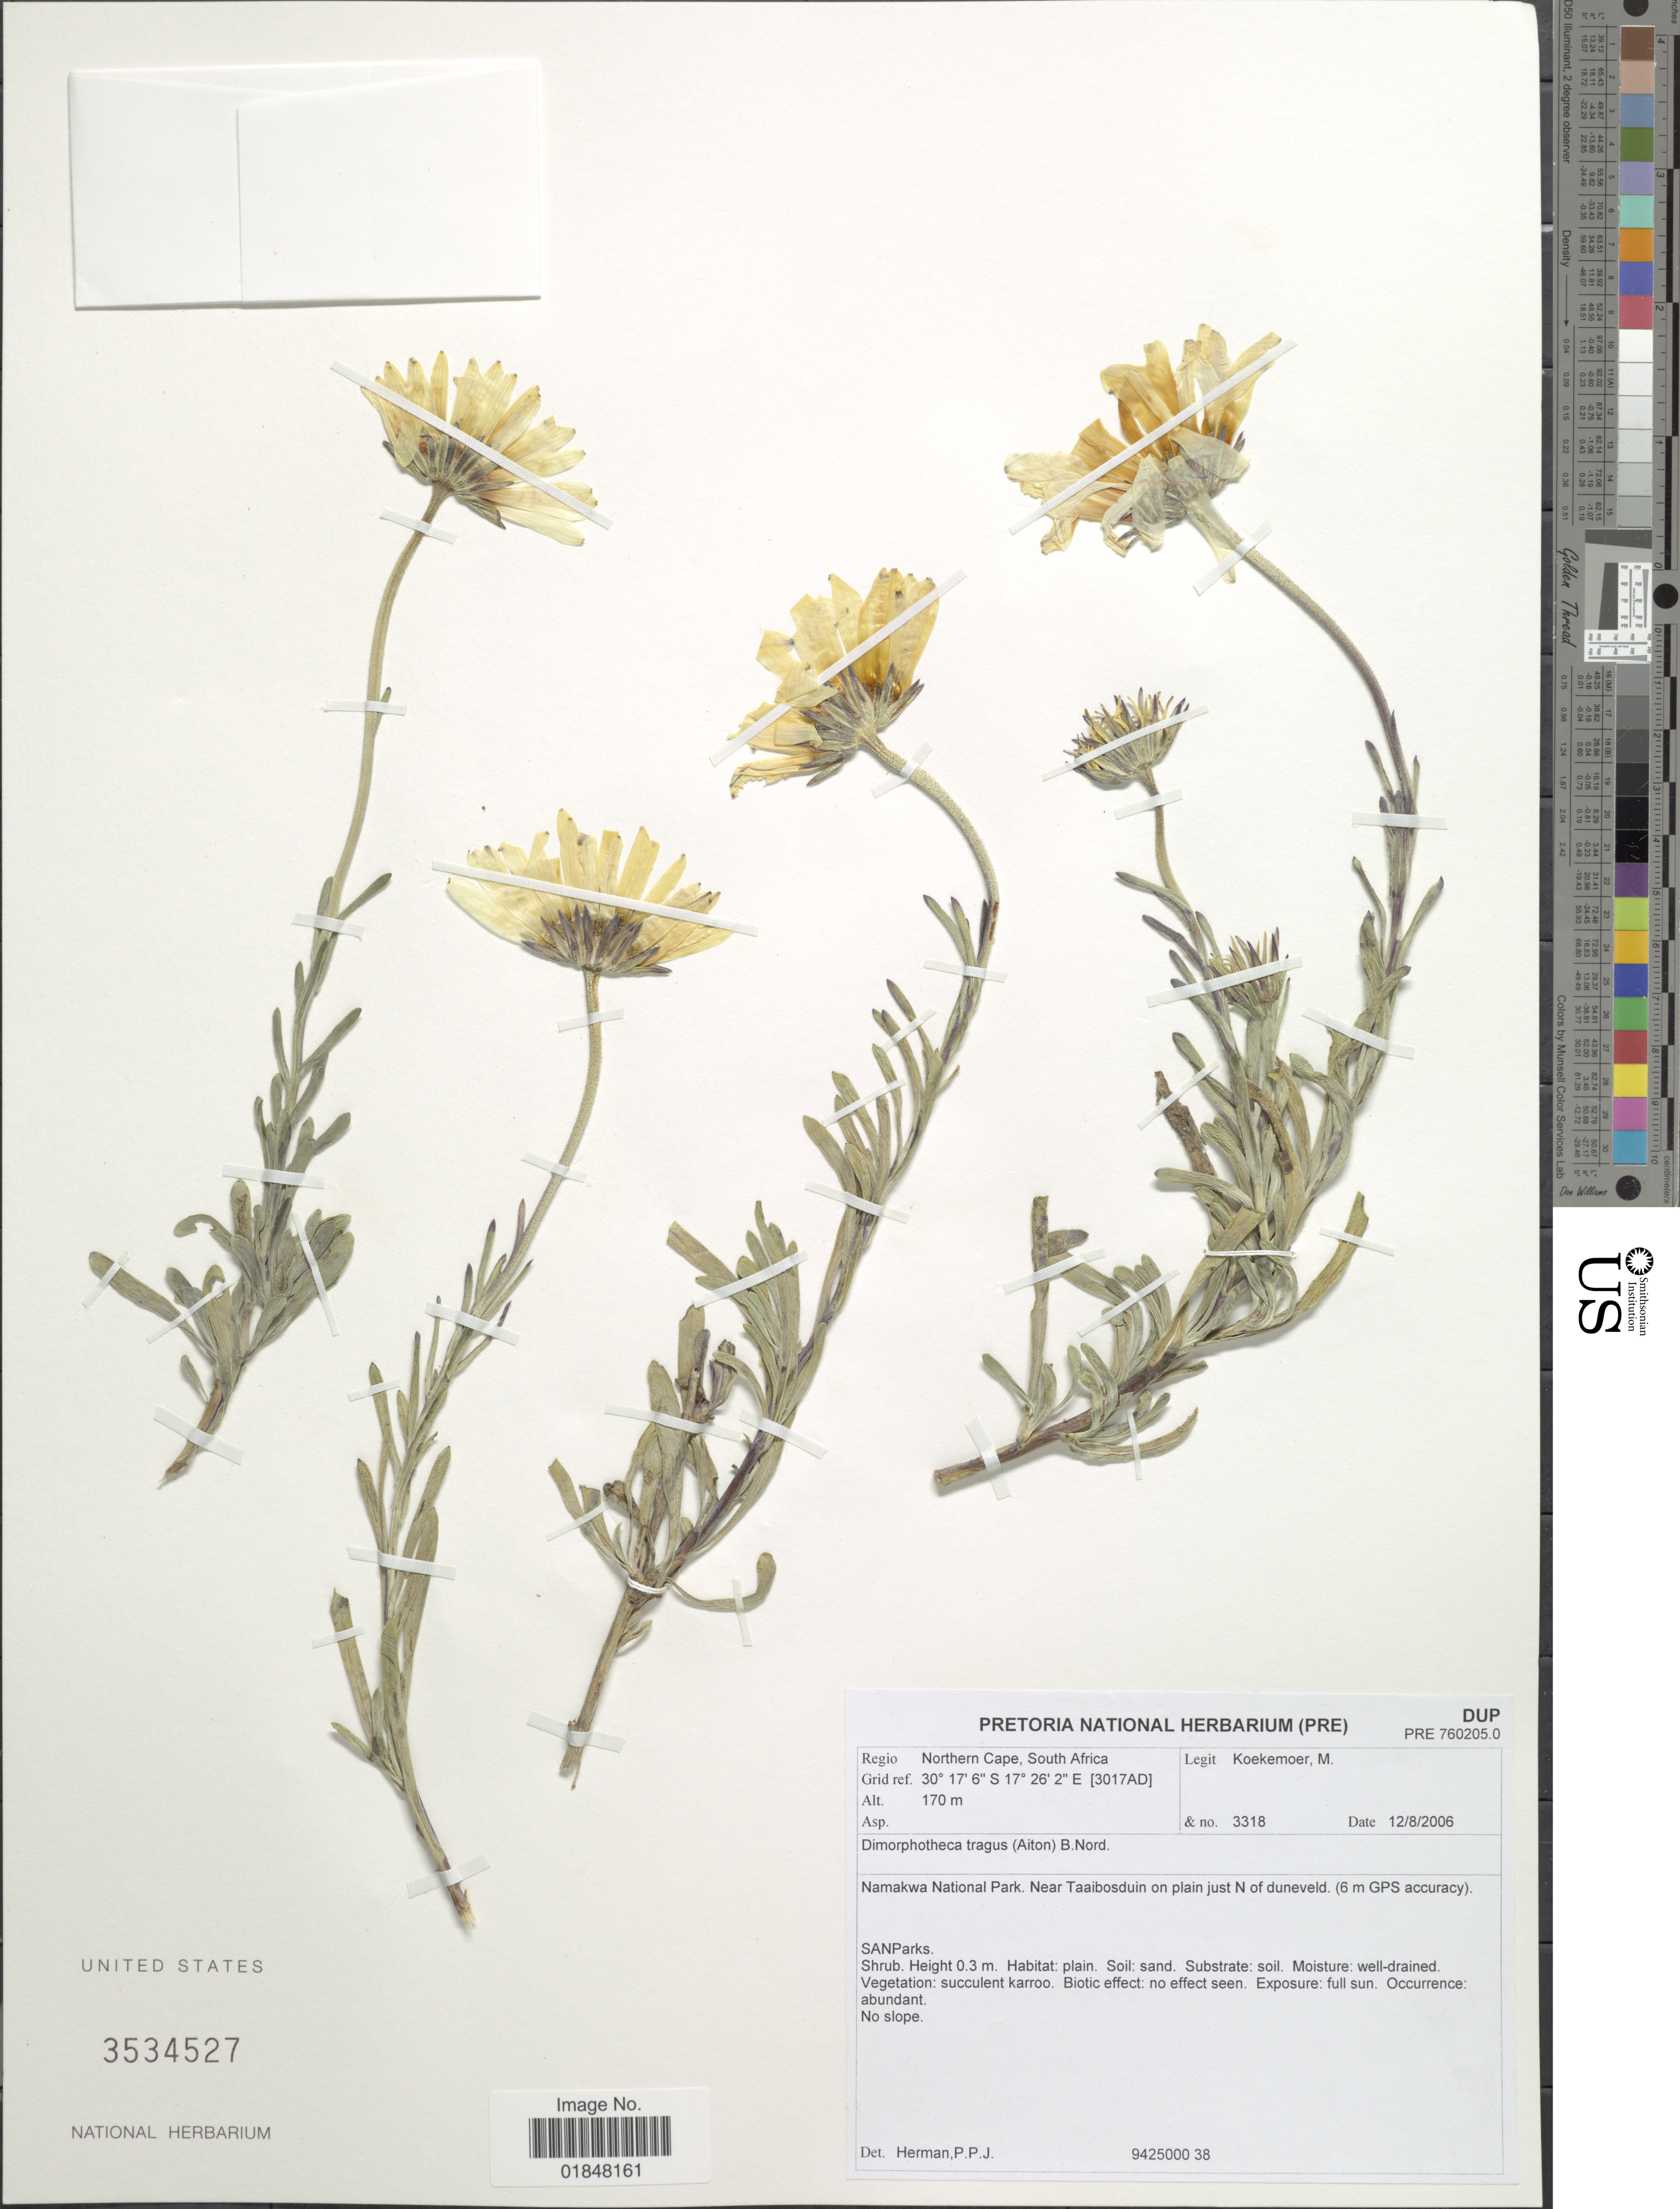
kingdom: Plantae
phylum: Tracheophyta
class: Magnoliopsida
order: Asterales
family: Asteraceae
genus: Dimorphotheca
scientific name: Dimorphotheca tragus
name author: (Aiton) B. Nord.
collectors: M. Koekemoer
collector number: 3318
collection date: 2006-08-12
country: South Africa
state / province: Northern Cape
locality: Namakwa National Park. Near Taaibosduin on plain just N of duneveld (6 m GPS accuracy) (3017 AD)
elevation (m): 170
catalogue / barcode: US 3534527